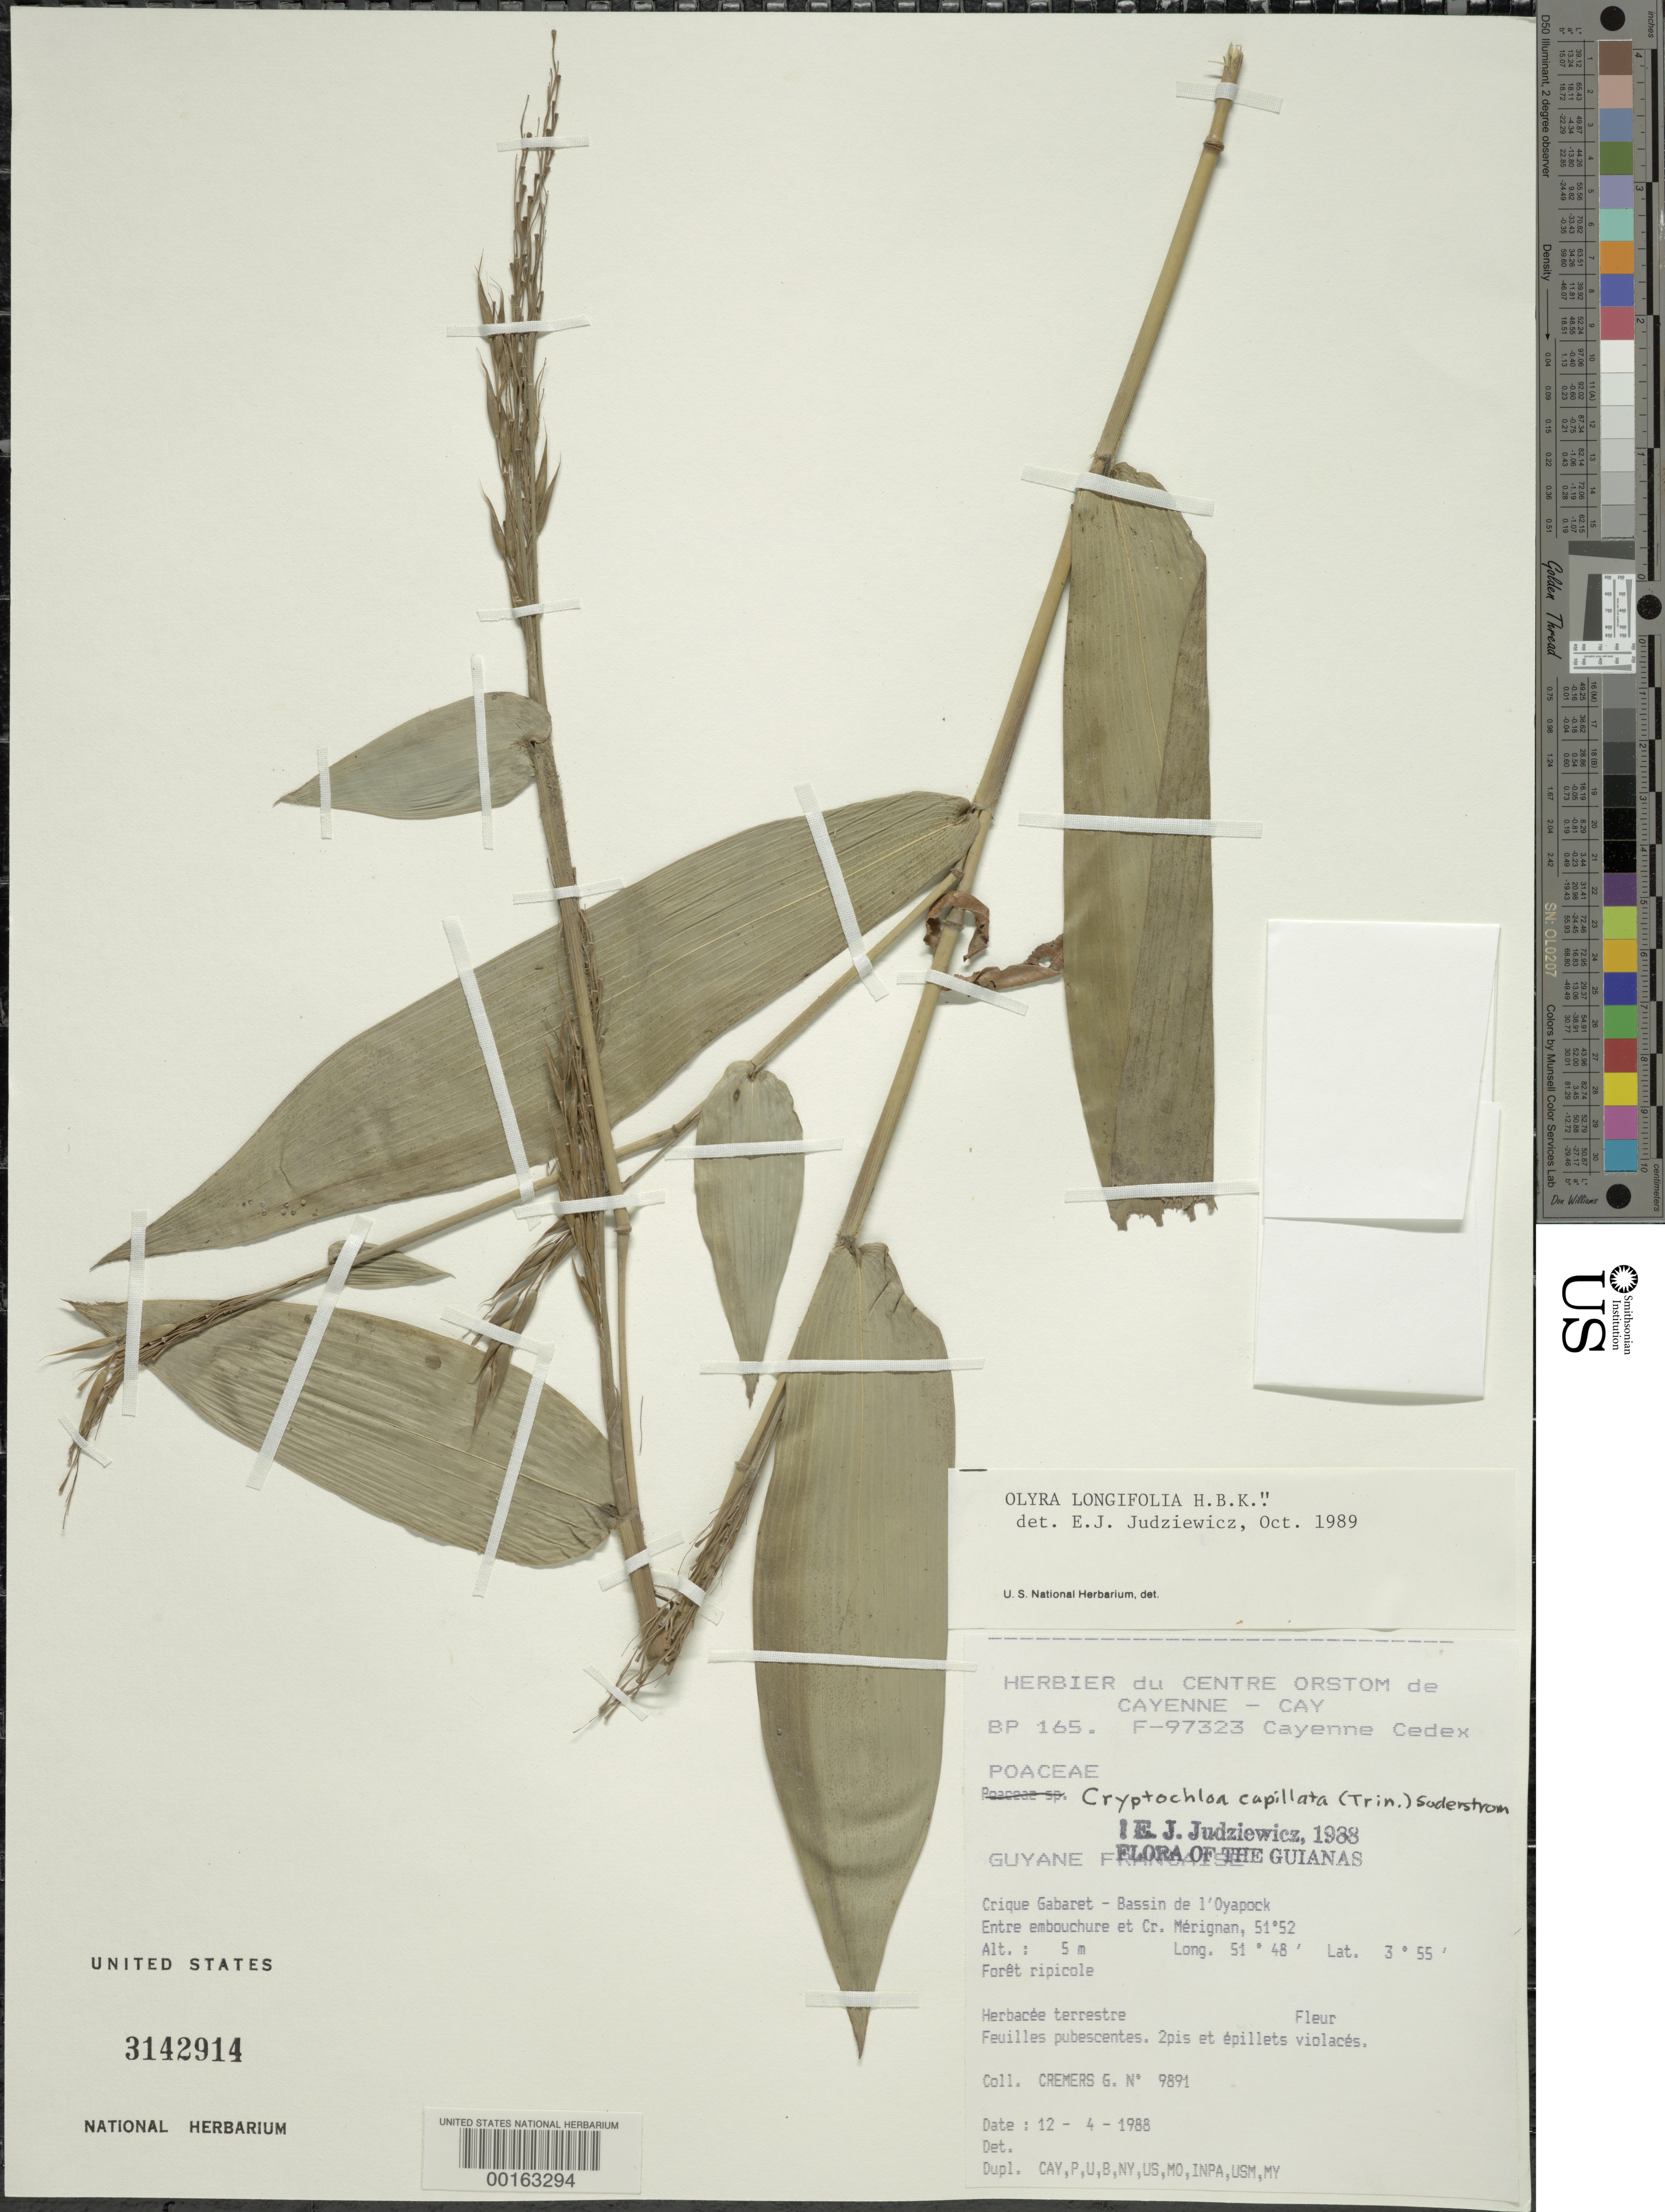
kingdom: Plantae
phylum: Tracheophyta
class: Liliopsida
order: Poales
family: Poaceae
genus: Olyra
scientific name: Olyra longifolia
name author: Kunth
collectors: G. Cremers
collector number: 9891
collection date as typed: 12 Apr 1988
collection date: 1988-04-12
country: Guyana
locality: Oyapock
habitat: Forest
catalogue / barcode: US 3142914